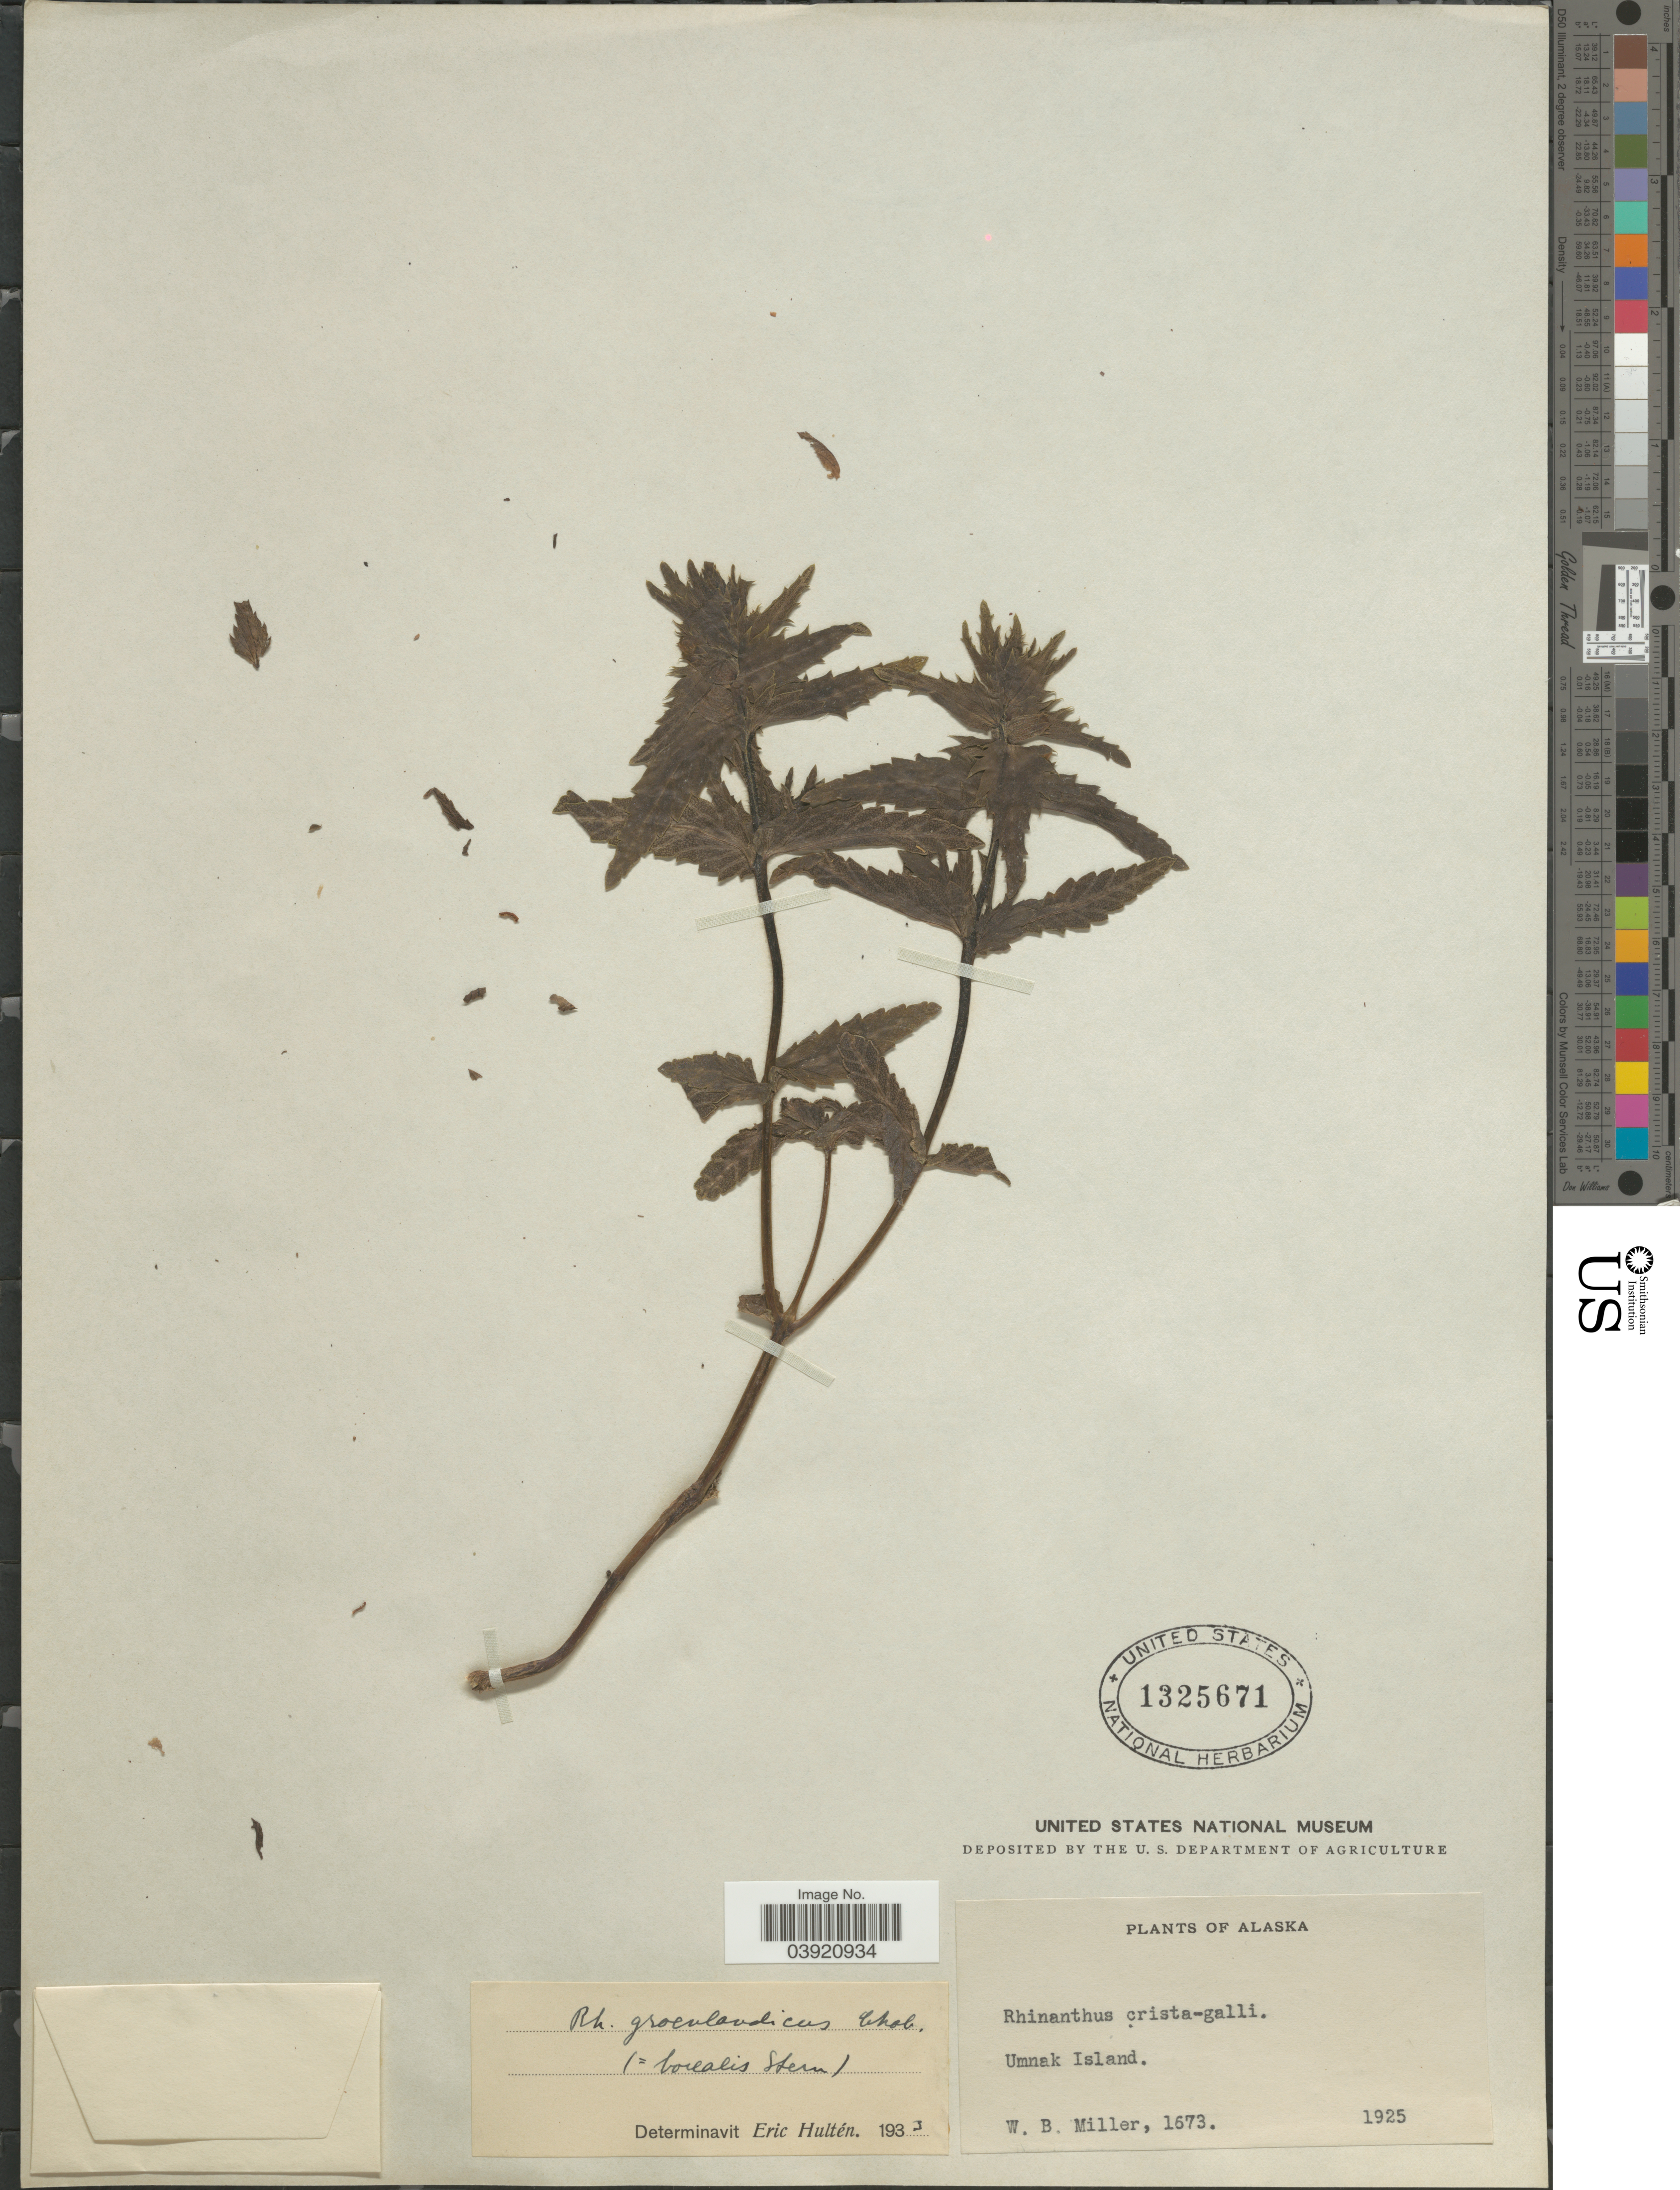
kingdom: Plantae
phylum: Tracheophyta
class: Magnoliopsida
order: Lamiales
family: Orobanchaceae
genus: Rhinanthus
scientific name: Rhinanthus minor subsp. groenlandicus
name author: (Chabert) Neum.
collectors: W. Miller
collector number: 1673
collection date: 1925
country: United States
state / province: Alaska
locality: Umnak Island.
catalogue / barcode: US 1325671